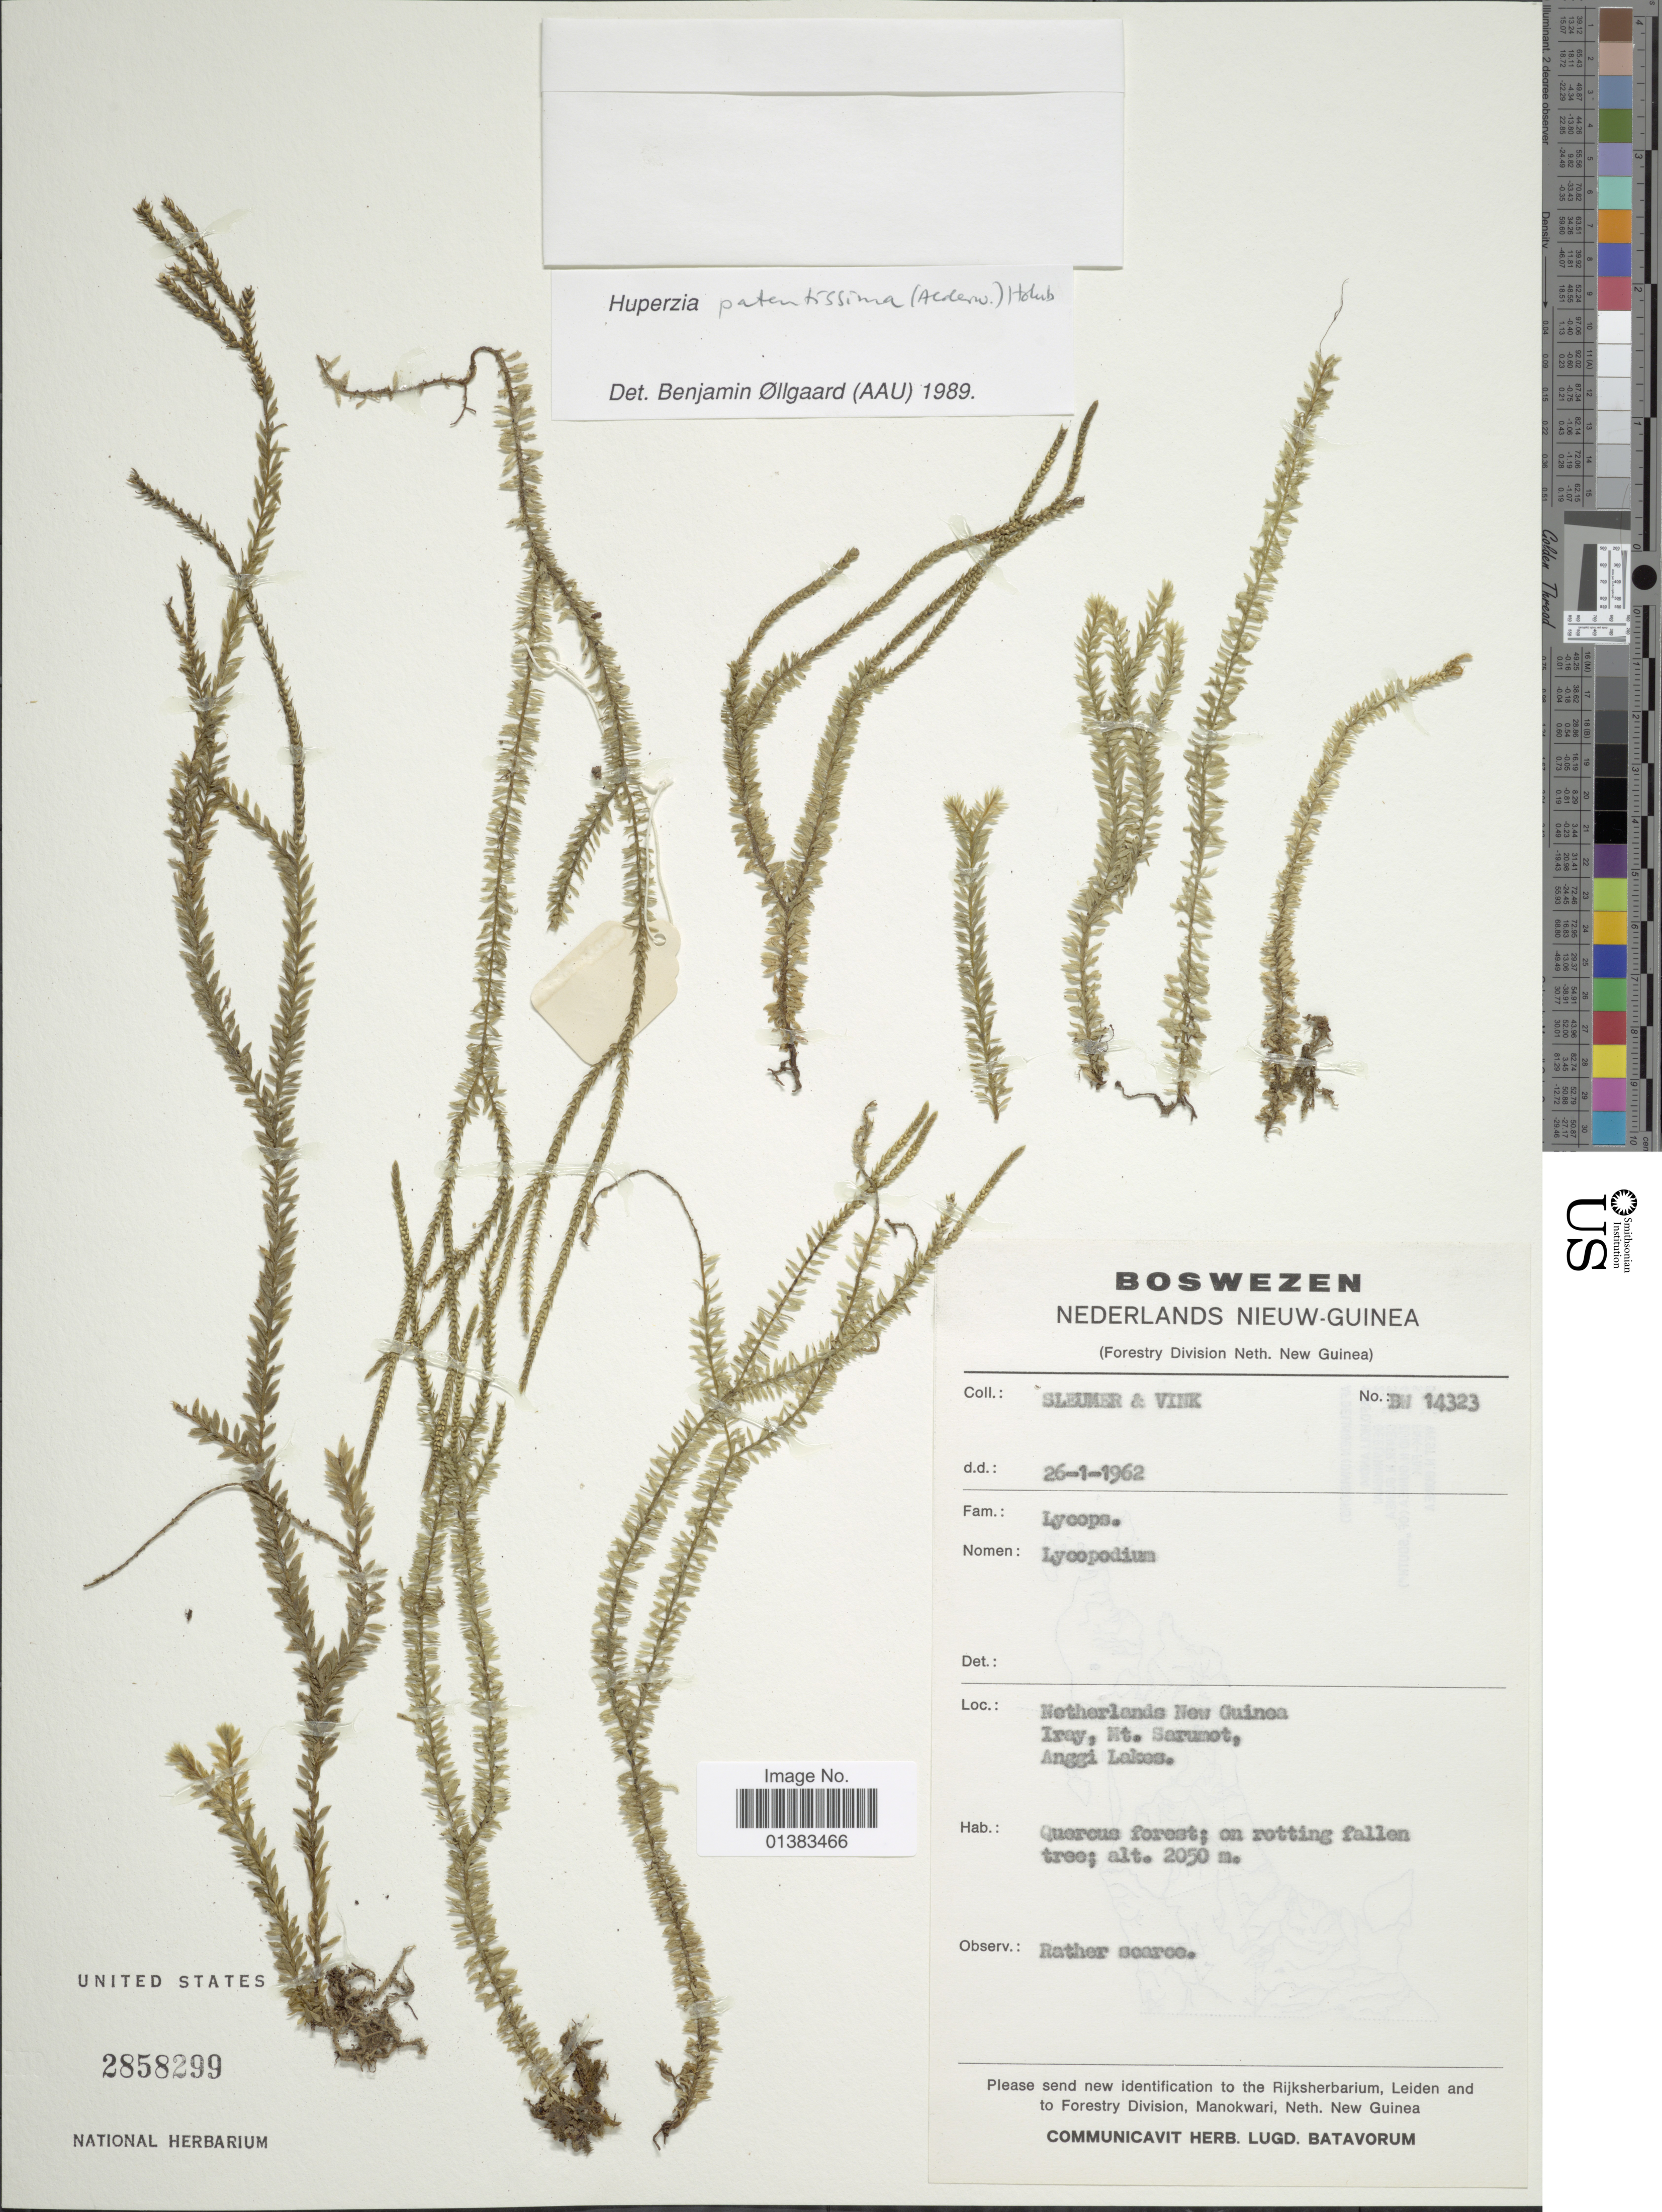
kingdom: Plantae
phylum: Tracheophyta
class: Lycopodiopsida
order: Lycopodiales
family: Lycopodiaceae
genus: Phlegmariurus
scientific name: Phlegmariurus patentissimus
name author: (Alderw.) A. R. Field & Bostock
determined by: Field, A. R.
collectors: Sleumer & -. Vink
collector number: BW14323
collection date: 1962-01-26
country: Indonesia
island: New Guinea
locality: Netherlands New Guinea, Iray, Mt. Sarumot, Anggi Lakes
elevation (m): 2050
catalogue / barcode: US 2858299